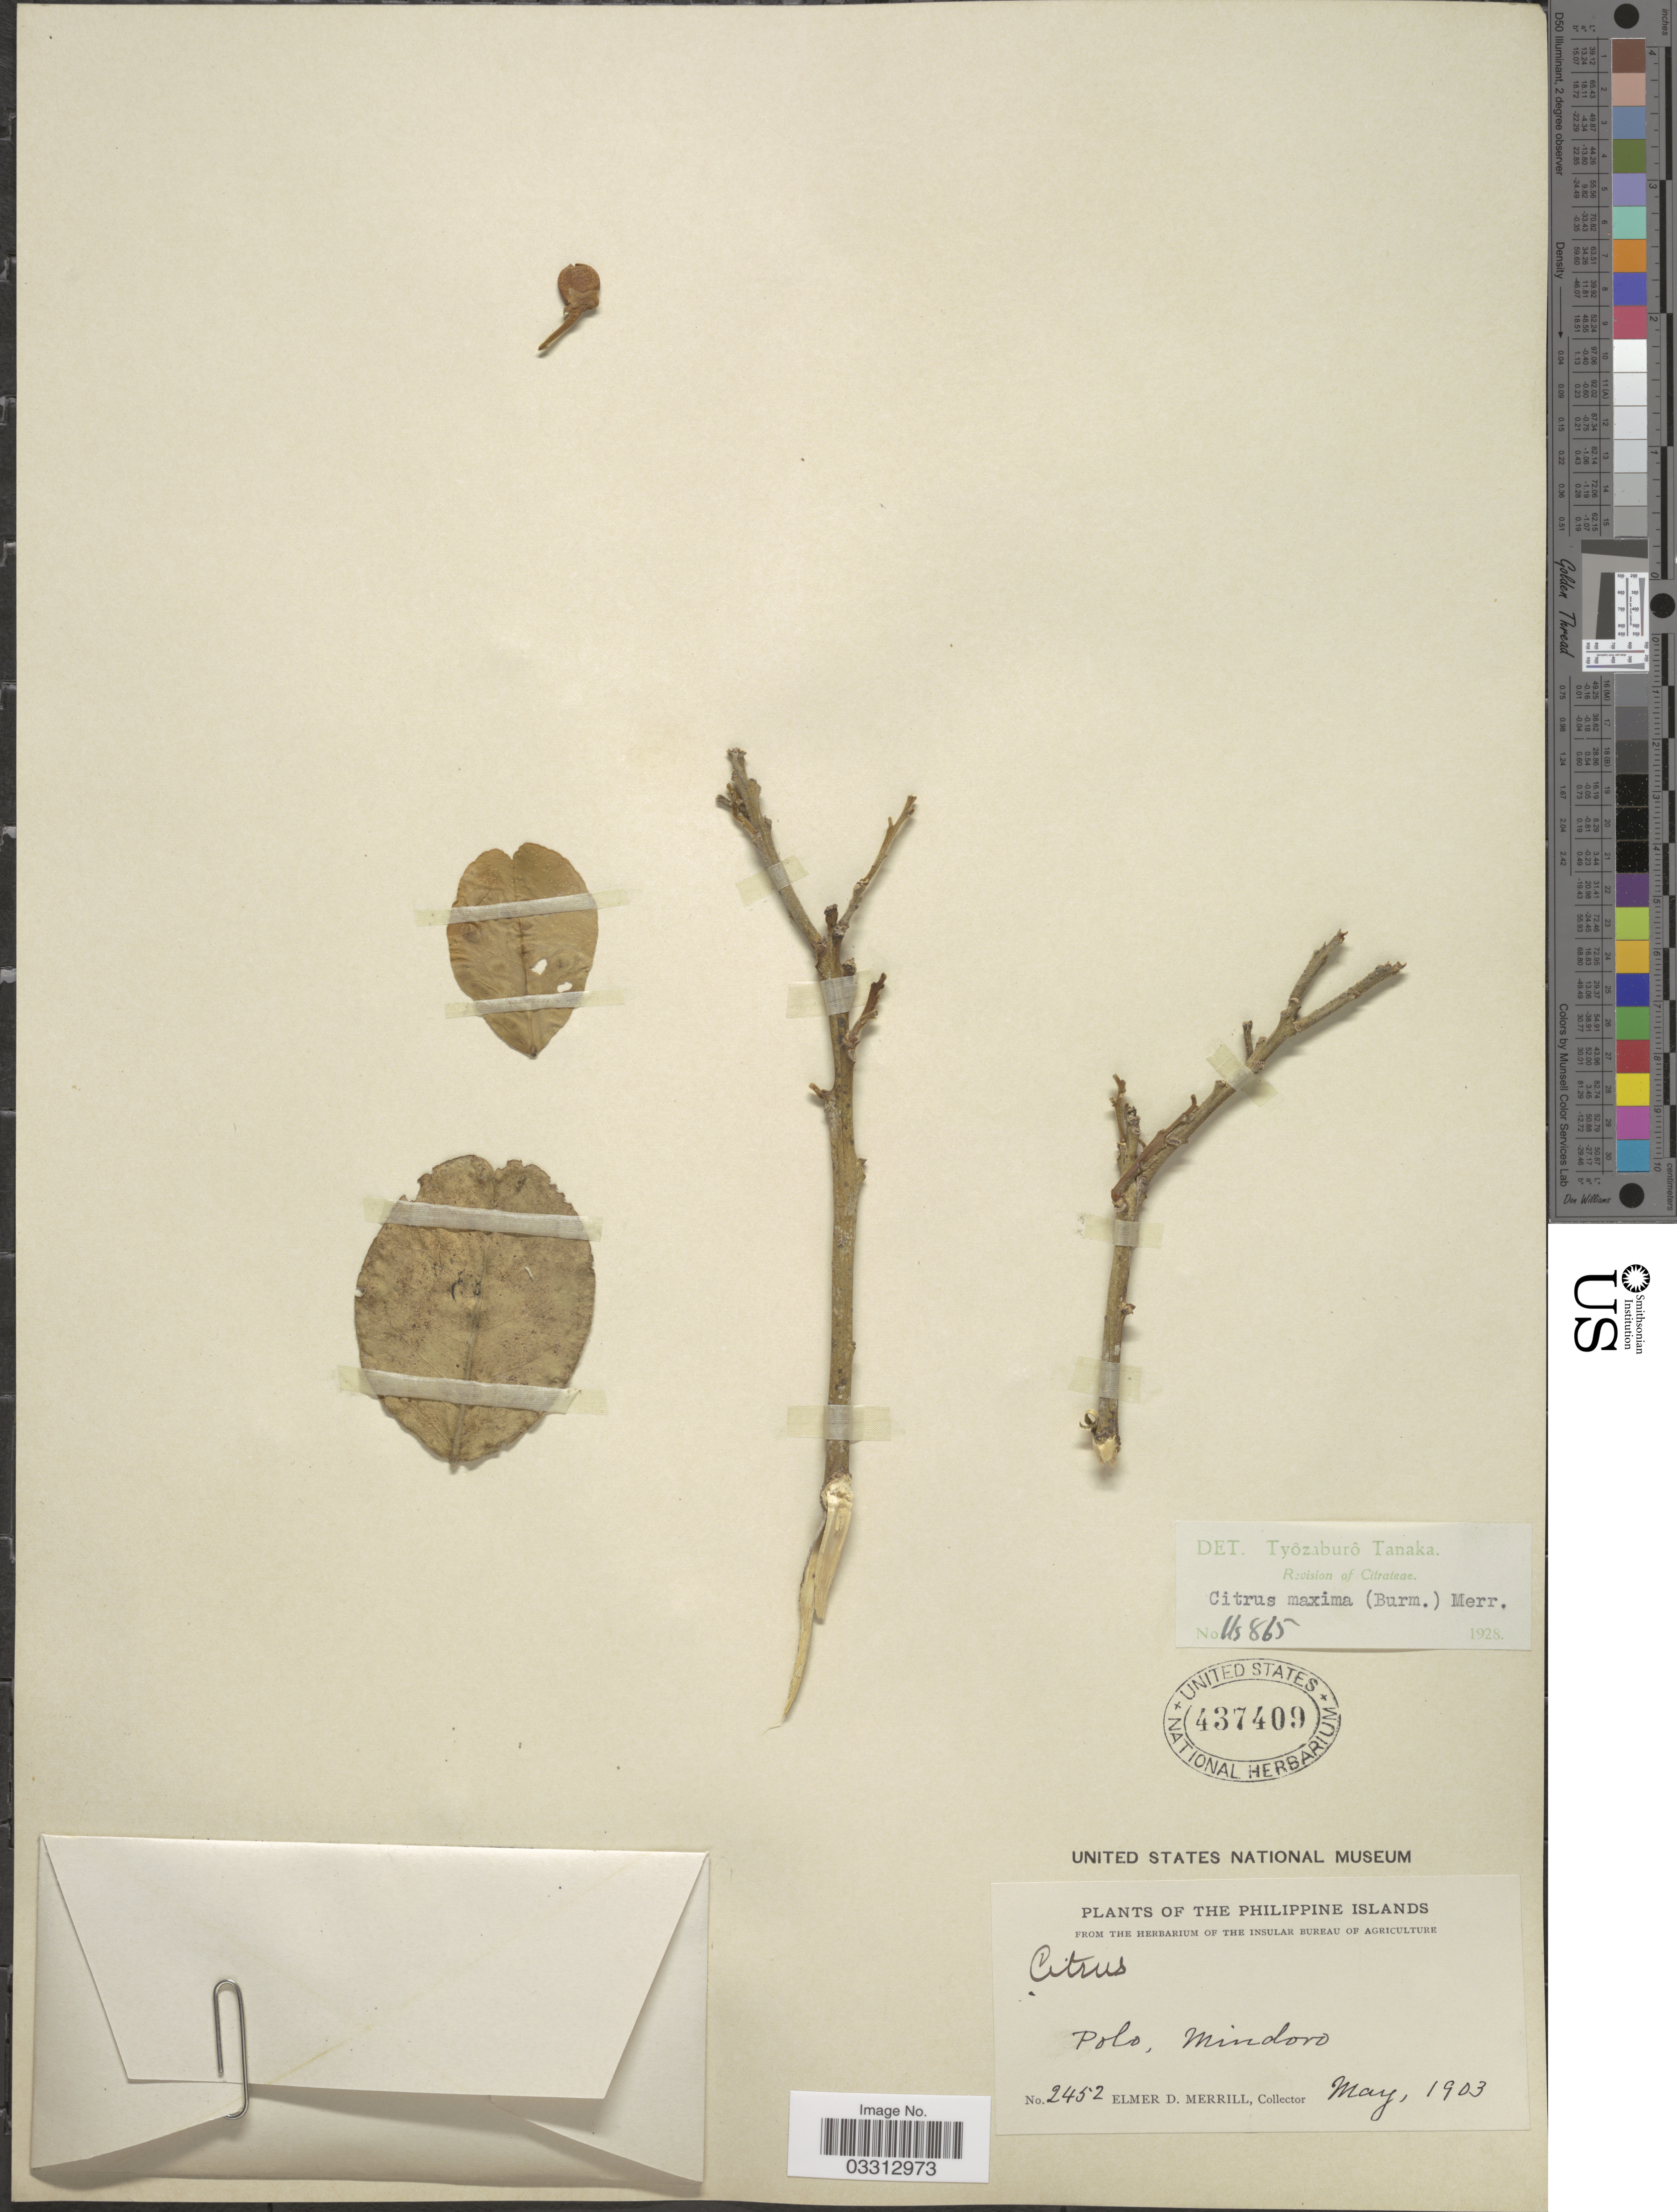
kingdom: Plantae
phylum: Tracheophyta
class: Magnoliopsida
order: Sapindales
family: Rutaceae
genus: Citrus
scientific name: Citrus maxima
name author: (Burm.) Merr.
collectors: E. D. Merrill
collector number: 2452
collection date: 1903-05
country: Philippines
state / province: Mimaropa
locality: Polo, Mindoro.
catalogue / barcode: US 437409